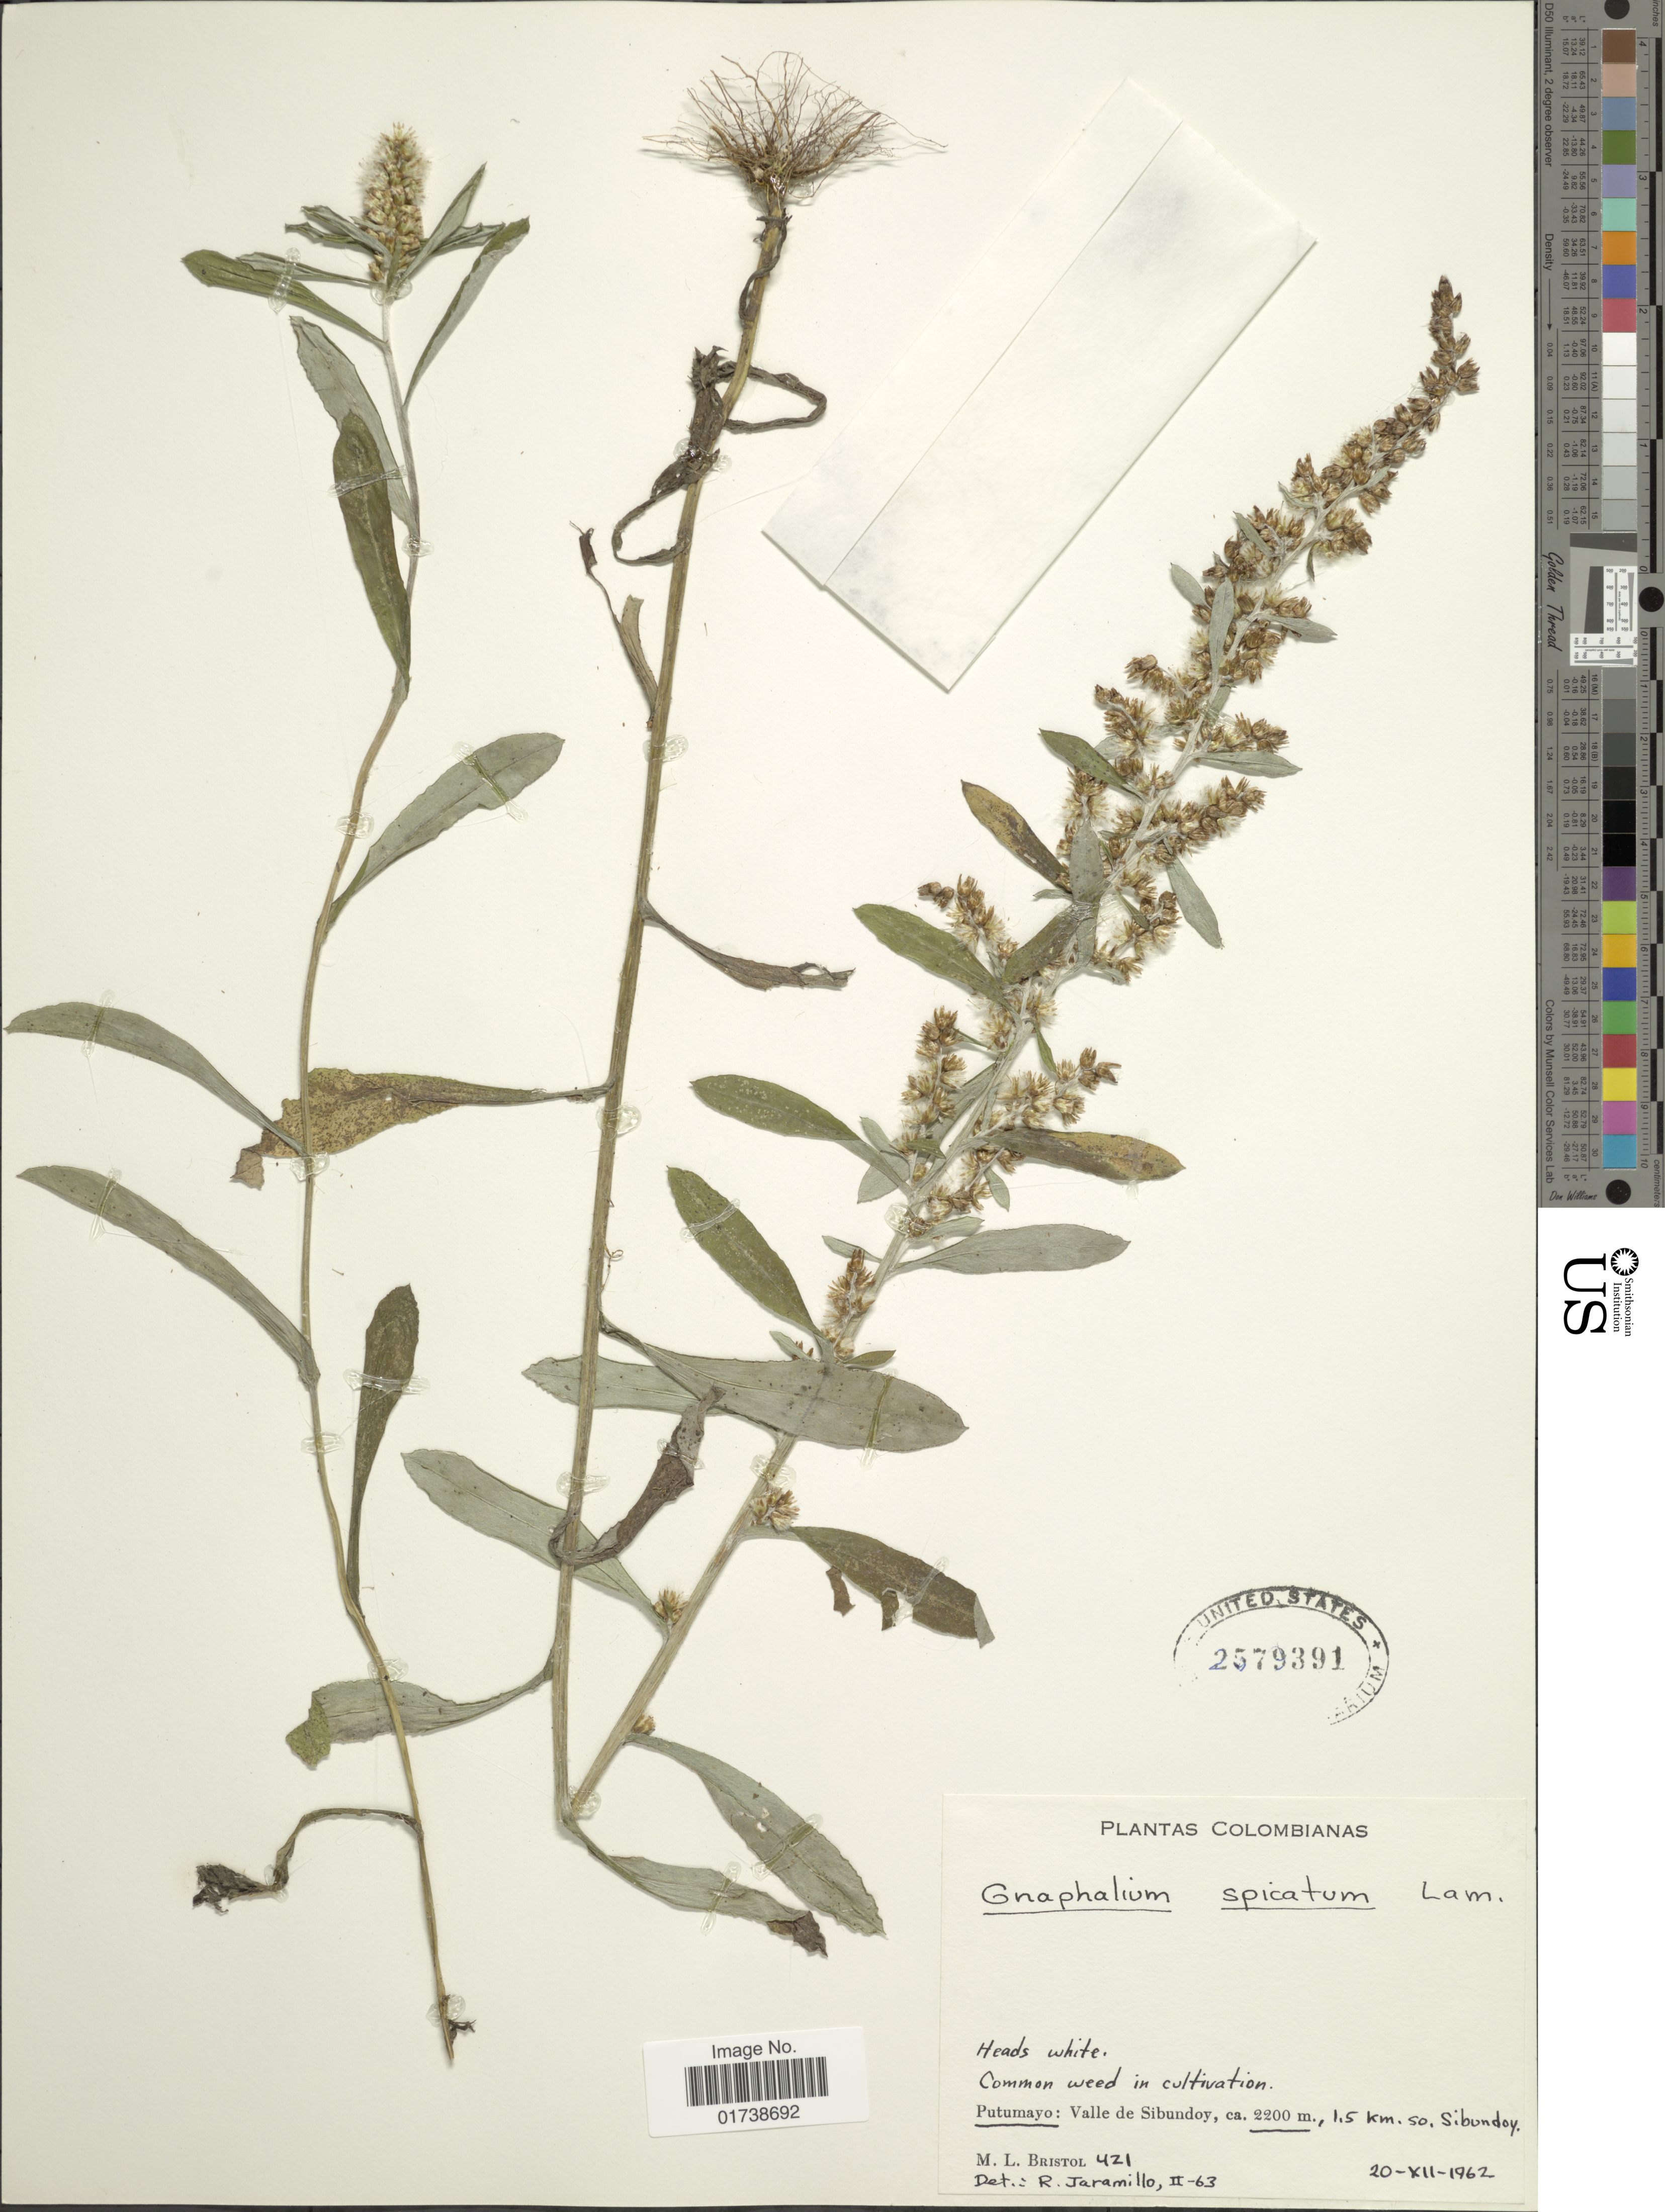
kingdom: Plantae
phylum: Tracheophyta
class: Magnoliopsida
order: Asterales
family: Asteraceae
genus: Gamochaeta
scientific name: Gamochaeta spicata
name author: (Lam.) Cabrera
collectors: M. L. Bristol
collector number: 421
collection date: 1962-12-20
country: Colombia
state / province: Putumayo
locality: Valle de Sibundoy, 1.5 km. SO. Sibundoy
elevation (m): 2200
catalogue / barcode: US 2579391